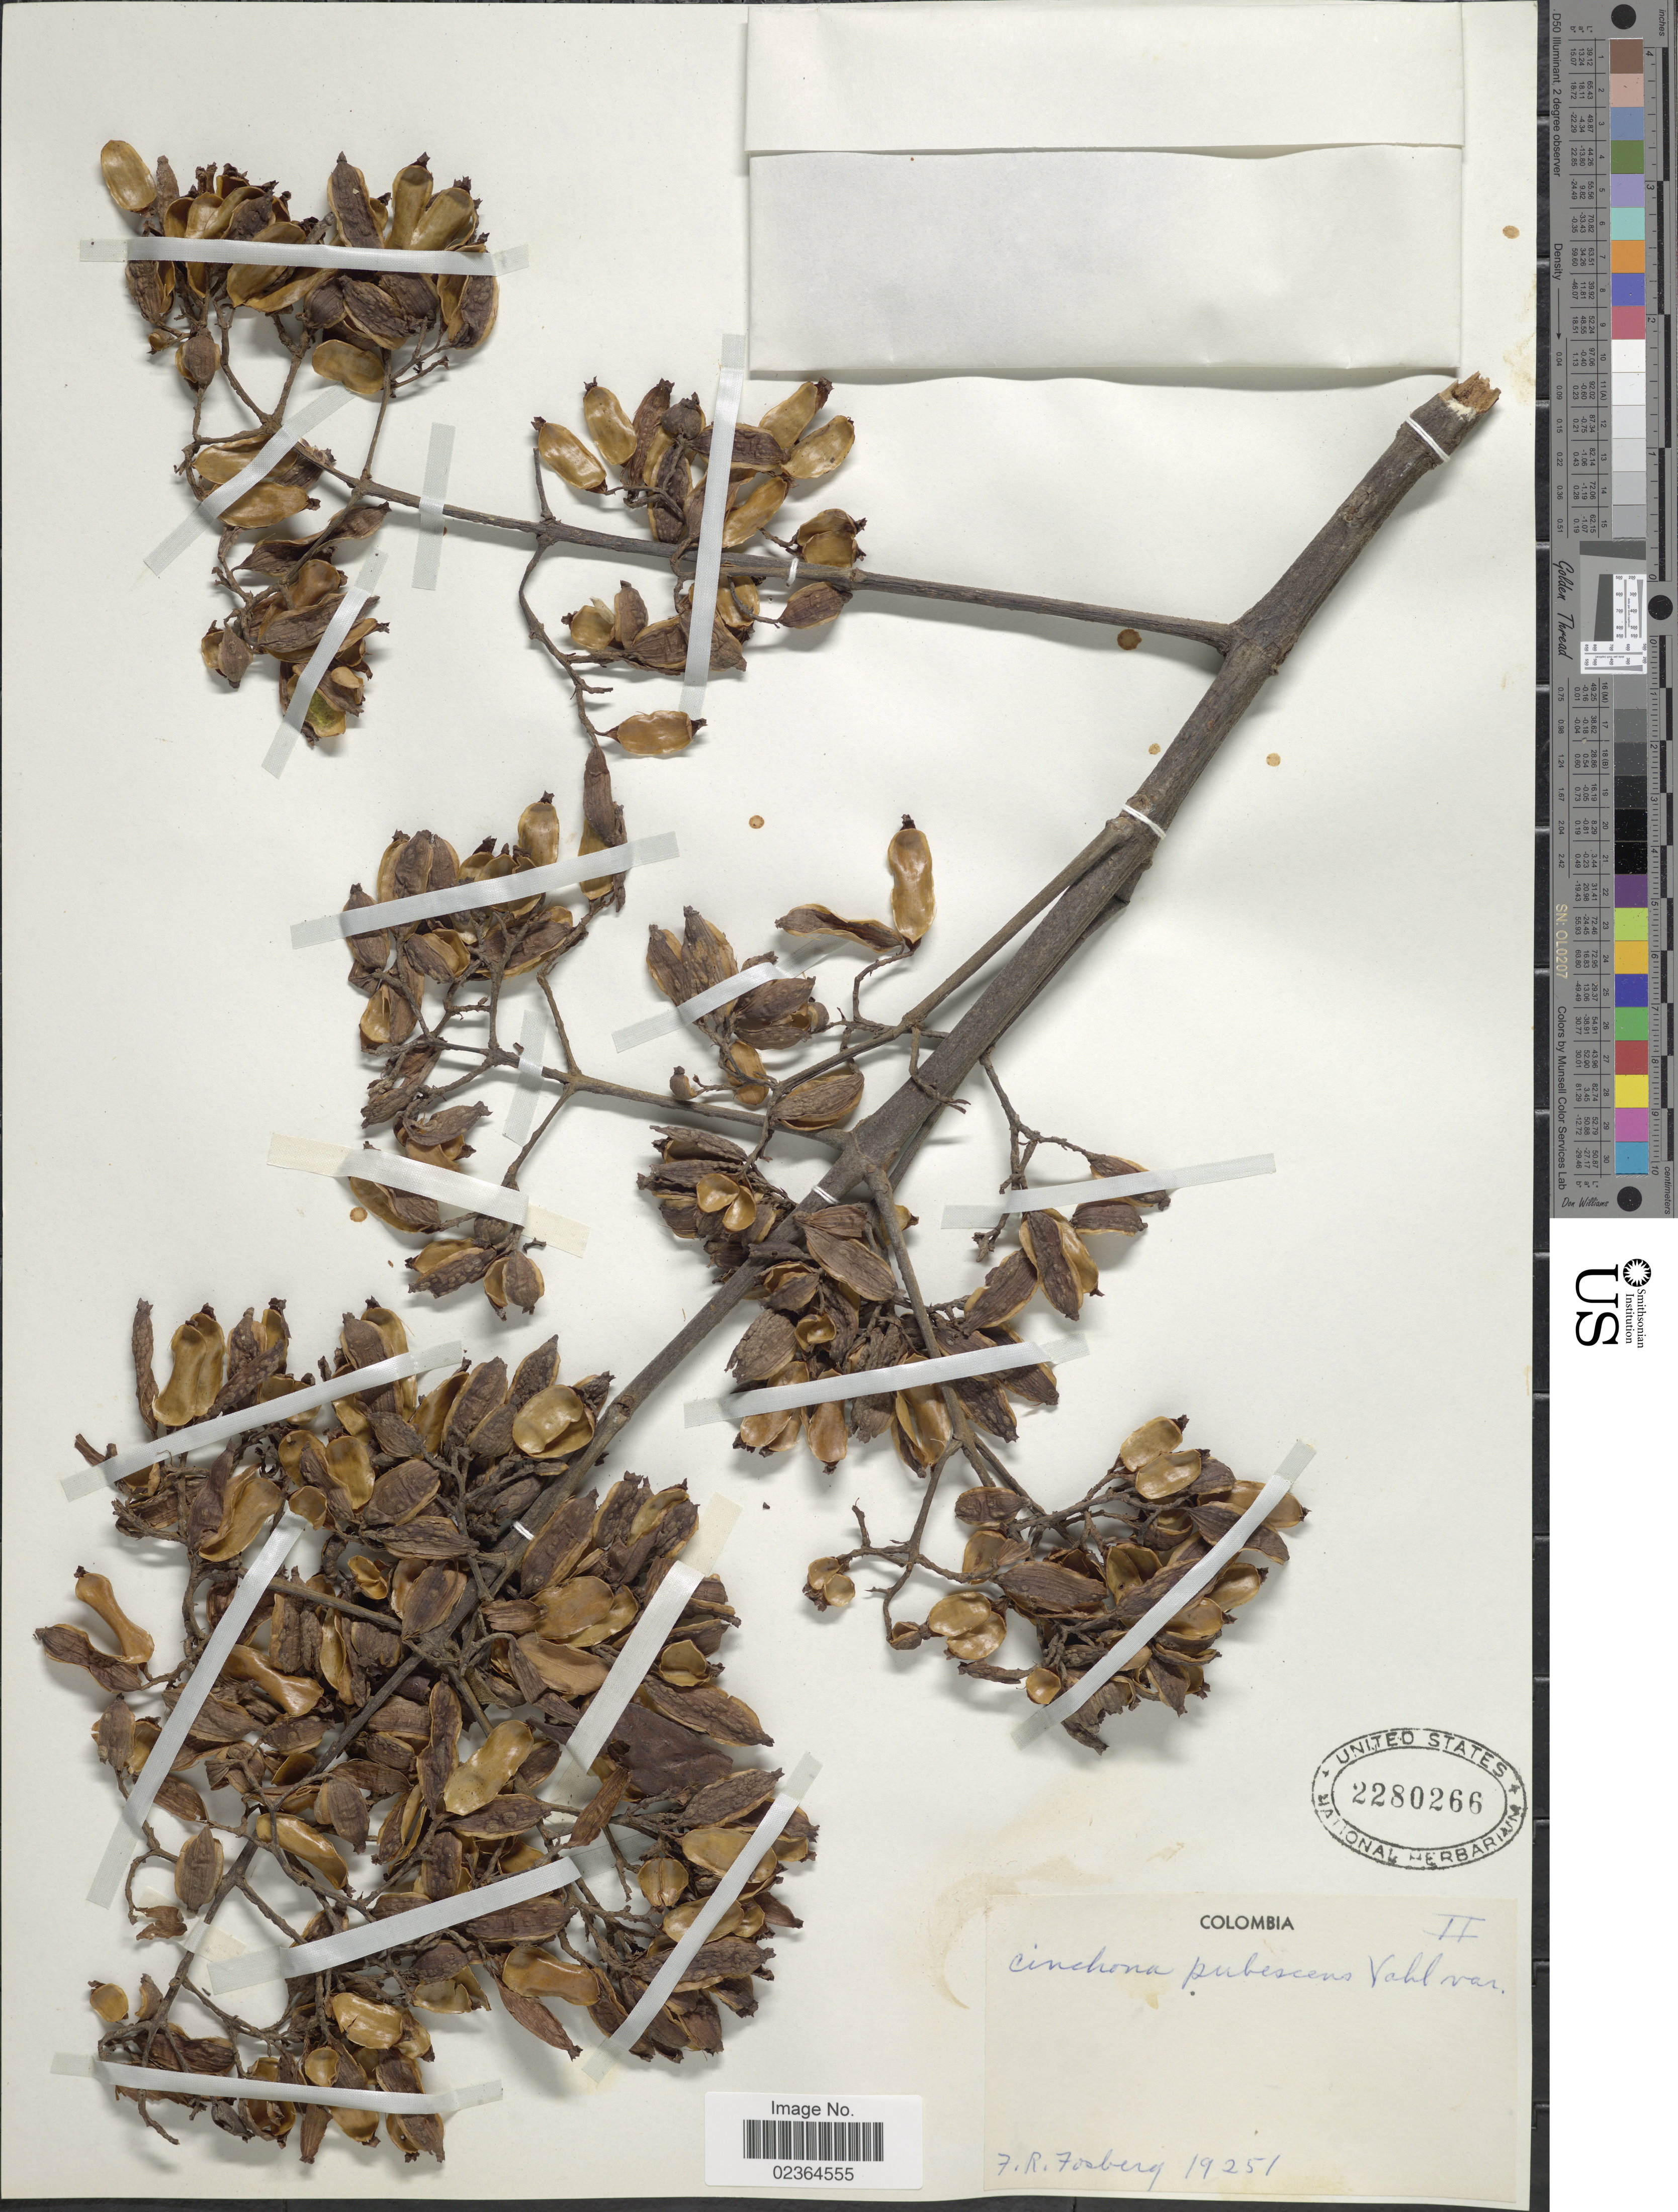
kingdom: Plantae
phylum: Tracheophyta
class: Magnoliopsida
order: Gentianales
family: Rubiaceae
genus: Cinchona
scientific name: Cinchona pubescens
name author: Vahl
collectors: F. R. Fosberg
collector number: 19251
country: Colombia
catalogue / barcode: US 2280266